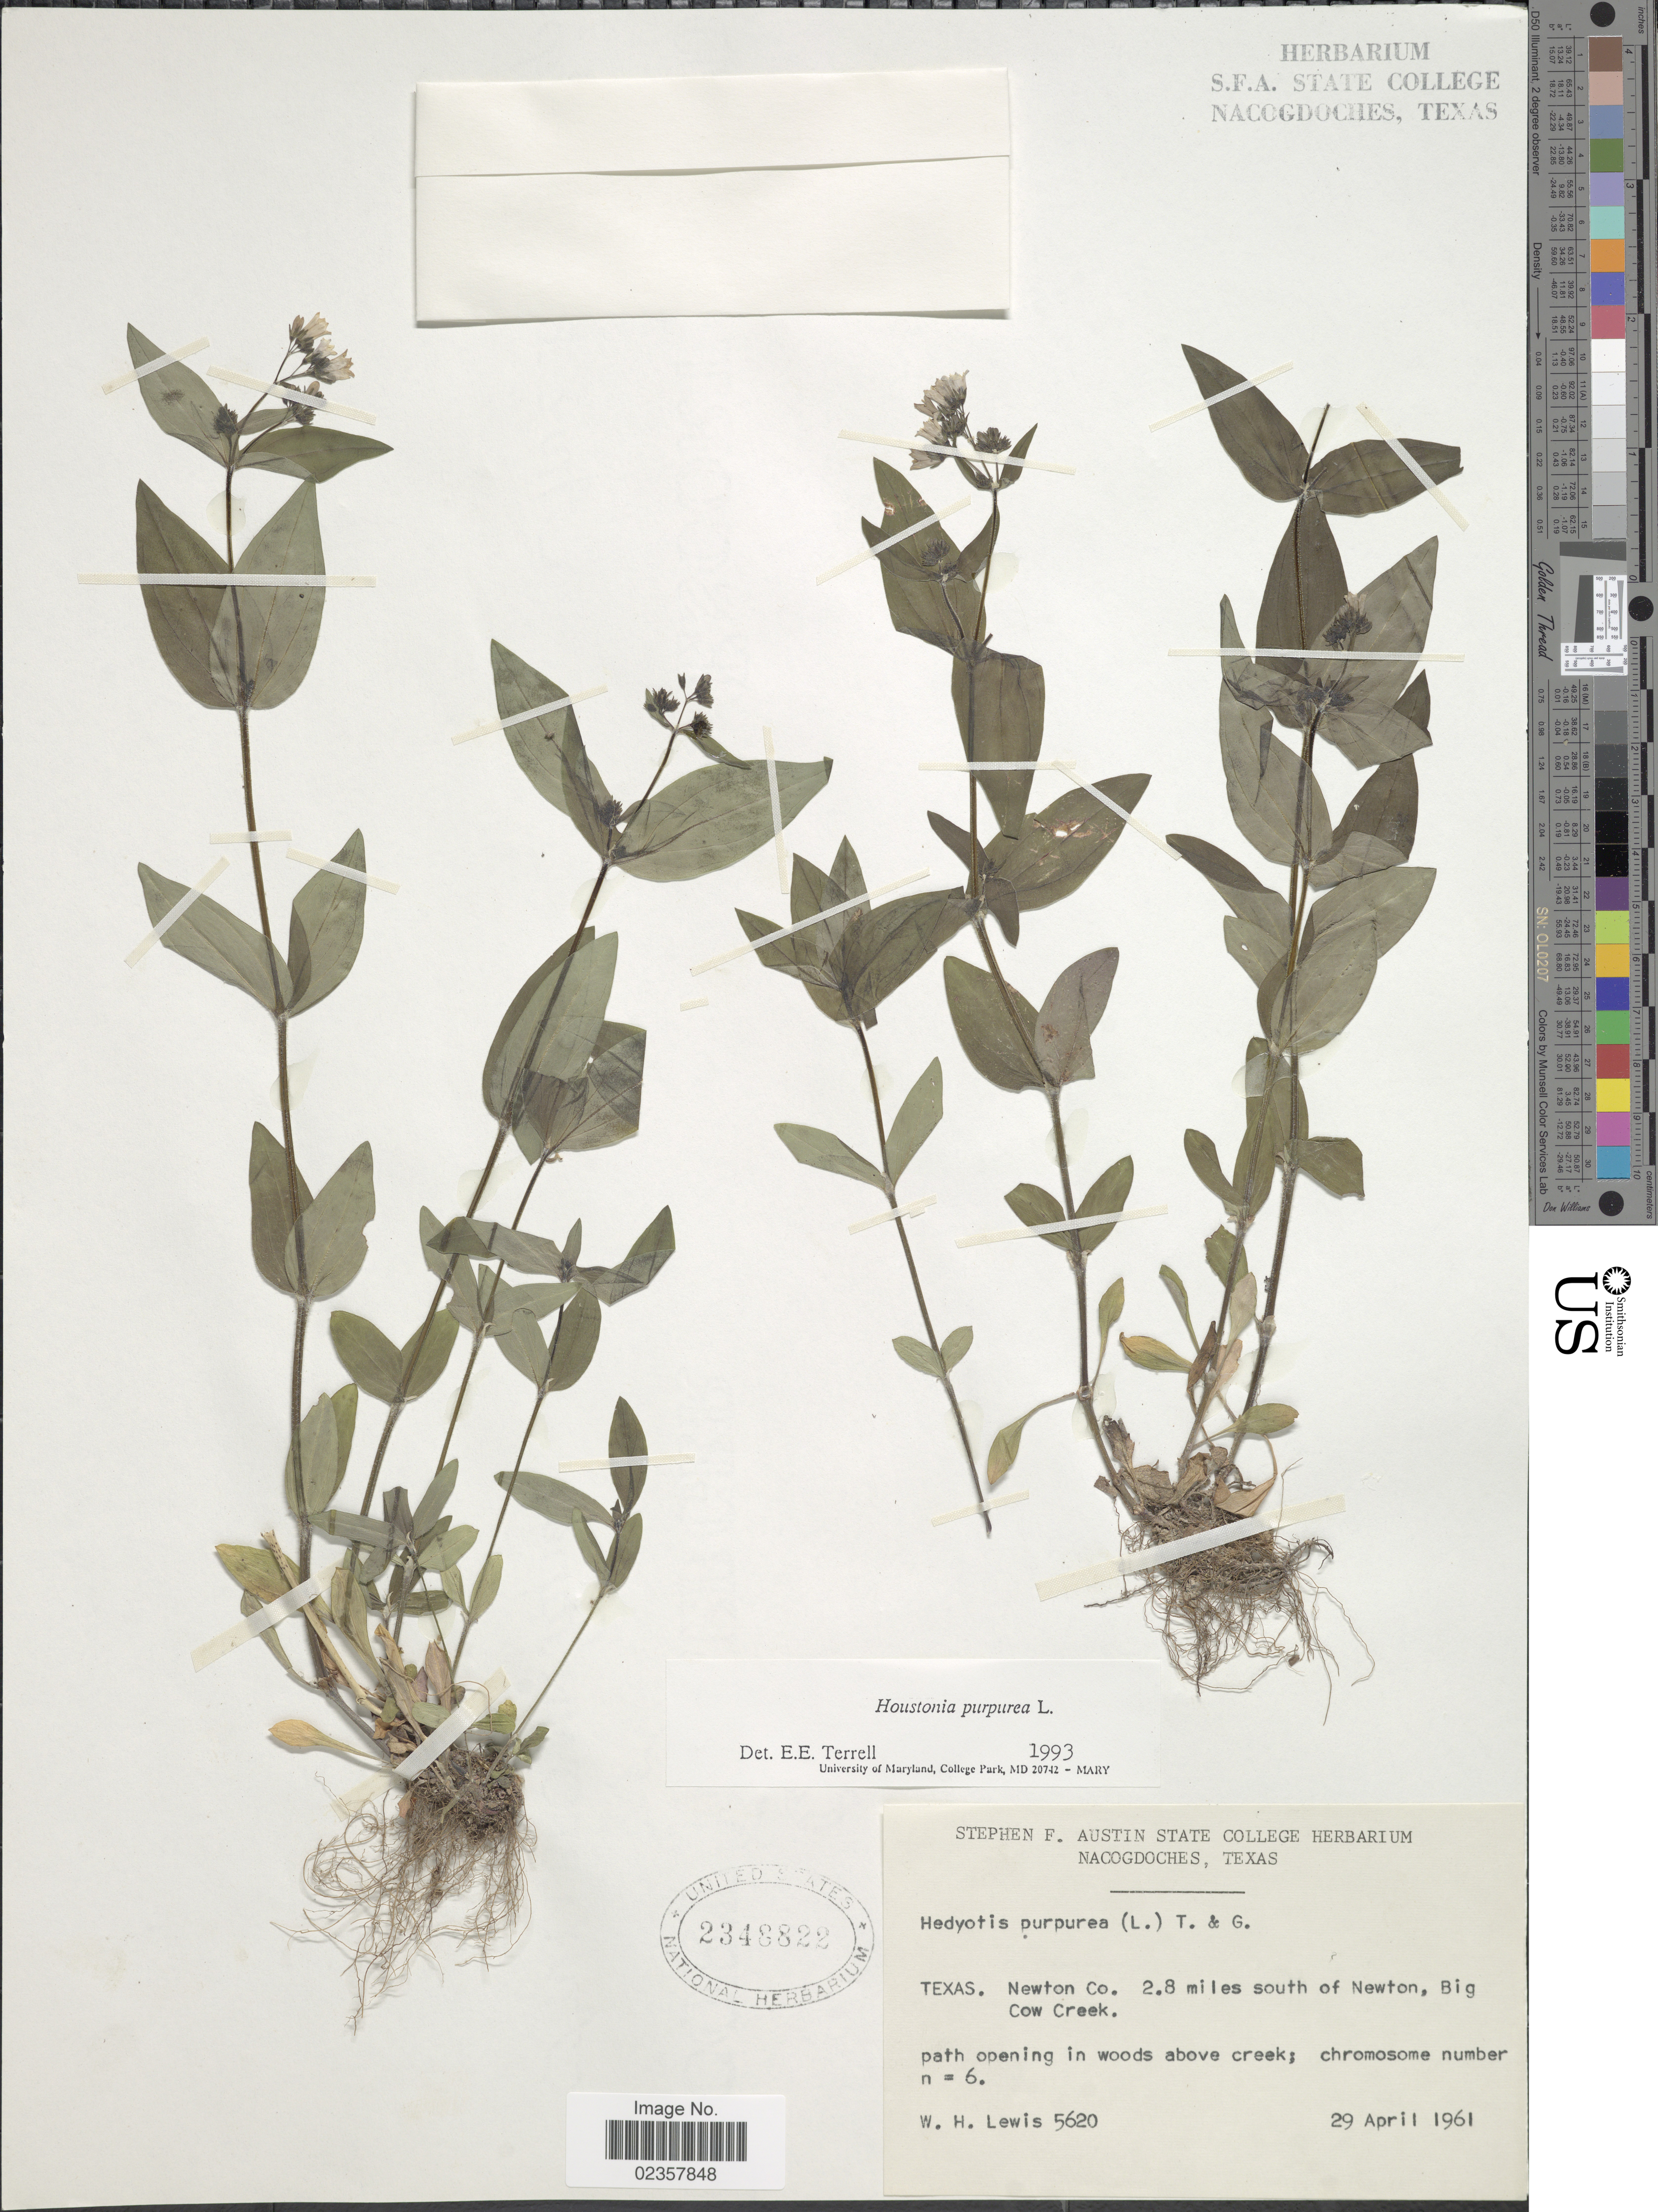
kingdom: Plantae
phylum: Tracheophyta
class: Magnoliopsida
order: Gentianales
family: Rubiaceae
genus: Houstonia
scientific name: Houstonia purpurea var. purpurea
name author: L.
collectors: W. H. Lewis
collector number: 5620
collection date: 1961-04-29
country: United States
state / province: Texas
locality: Texas. Newton Co. 2.8 miles south of Newton, Big Cow Creek.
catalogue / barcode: US 2348822